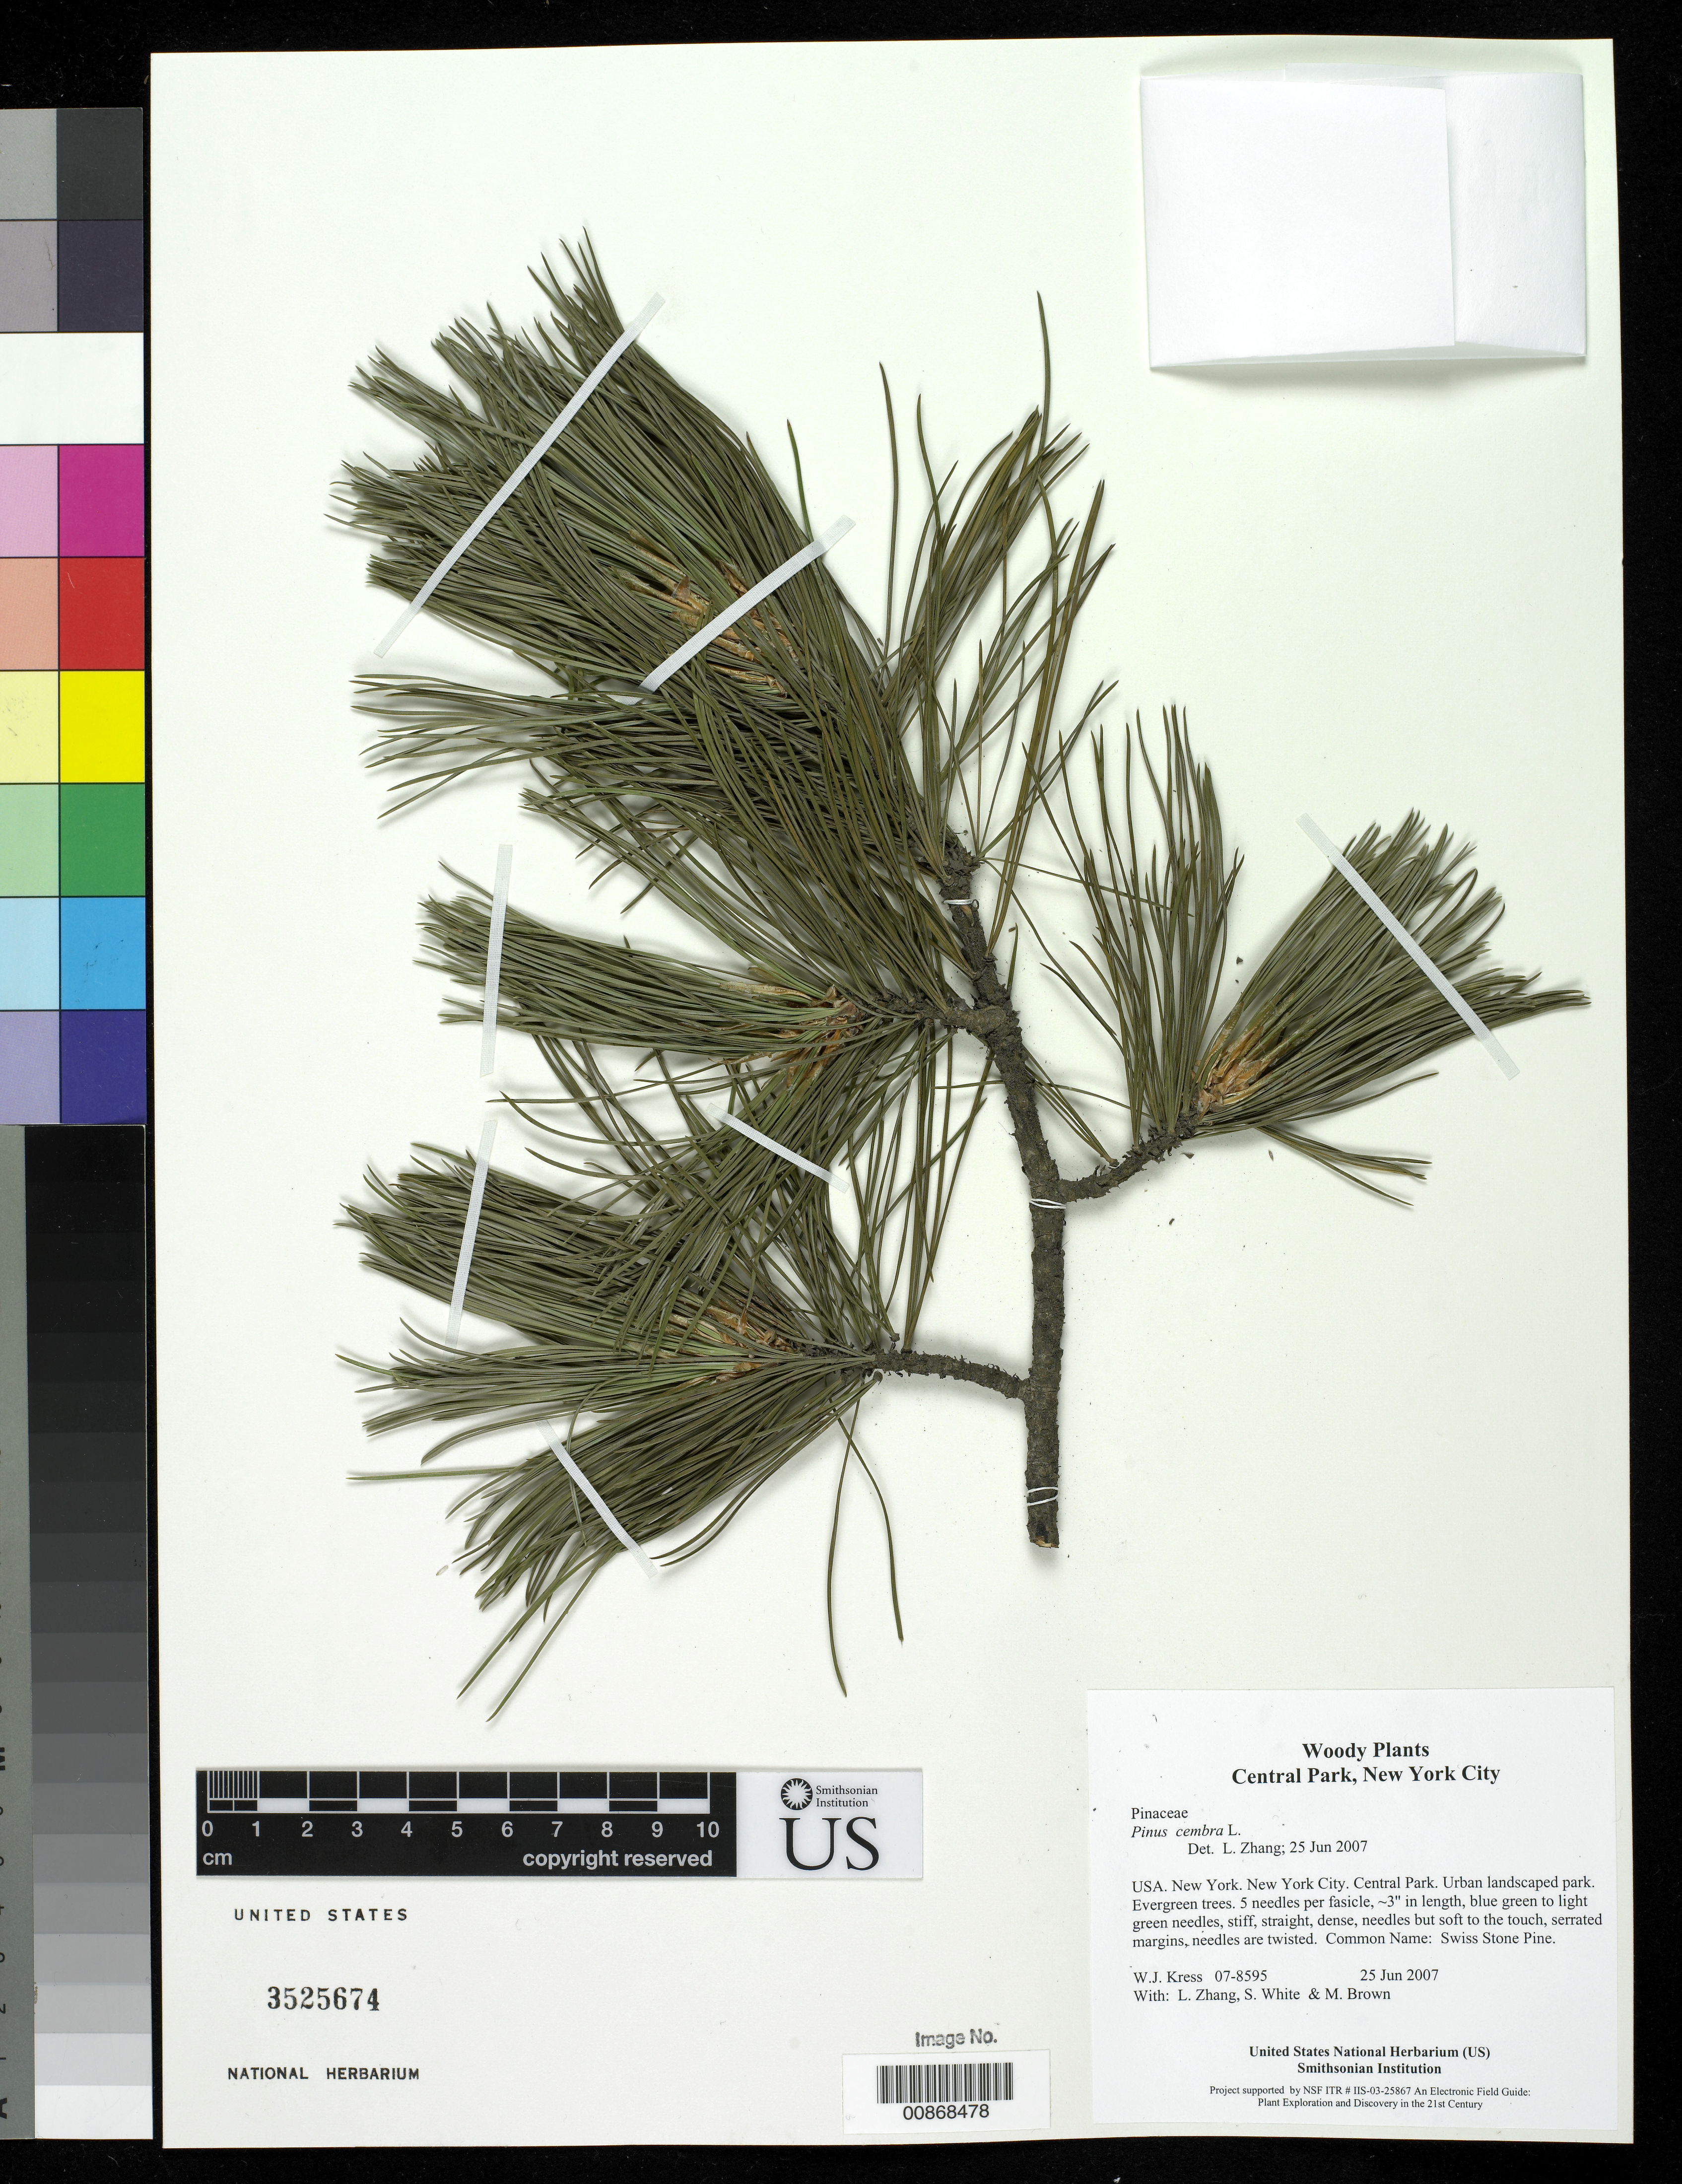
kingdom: Plantae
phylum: Tracheophyta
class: Pinopsida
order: Pinales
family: Pinaceae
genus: Pinus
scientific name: Pinus cembra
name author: L.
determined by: Zhang, L. B.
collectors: W. J. Kress, L. B. Zhang, S. White & M. Brown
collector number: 07-8595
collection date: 2007-06-25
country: United States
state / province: New York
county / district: New York City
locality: Central Park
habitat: Urban landscaped park.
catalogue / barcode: US 3525674